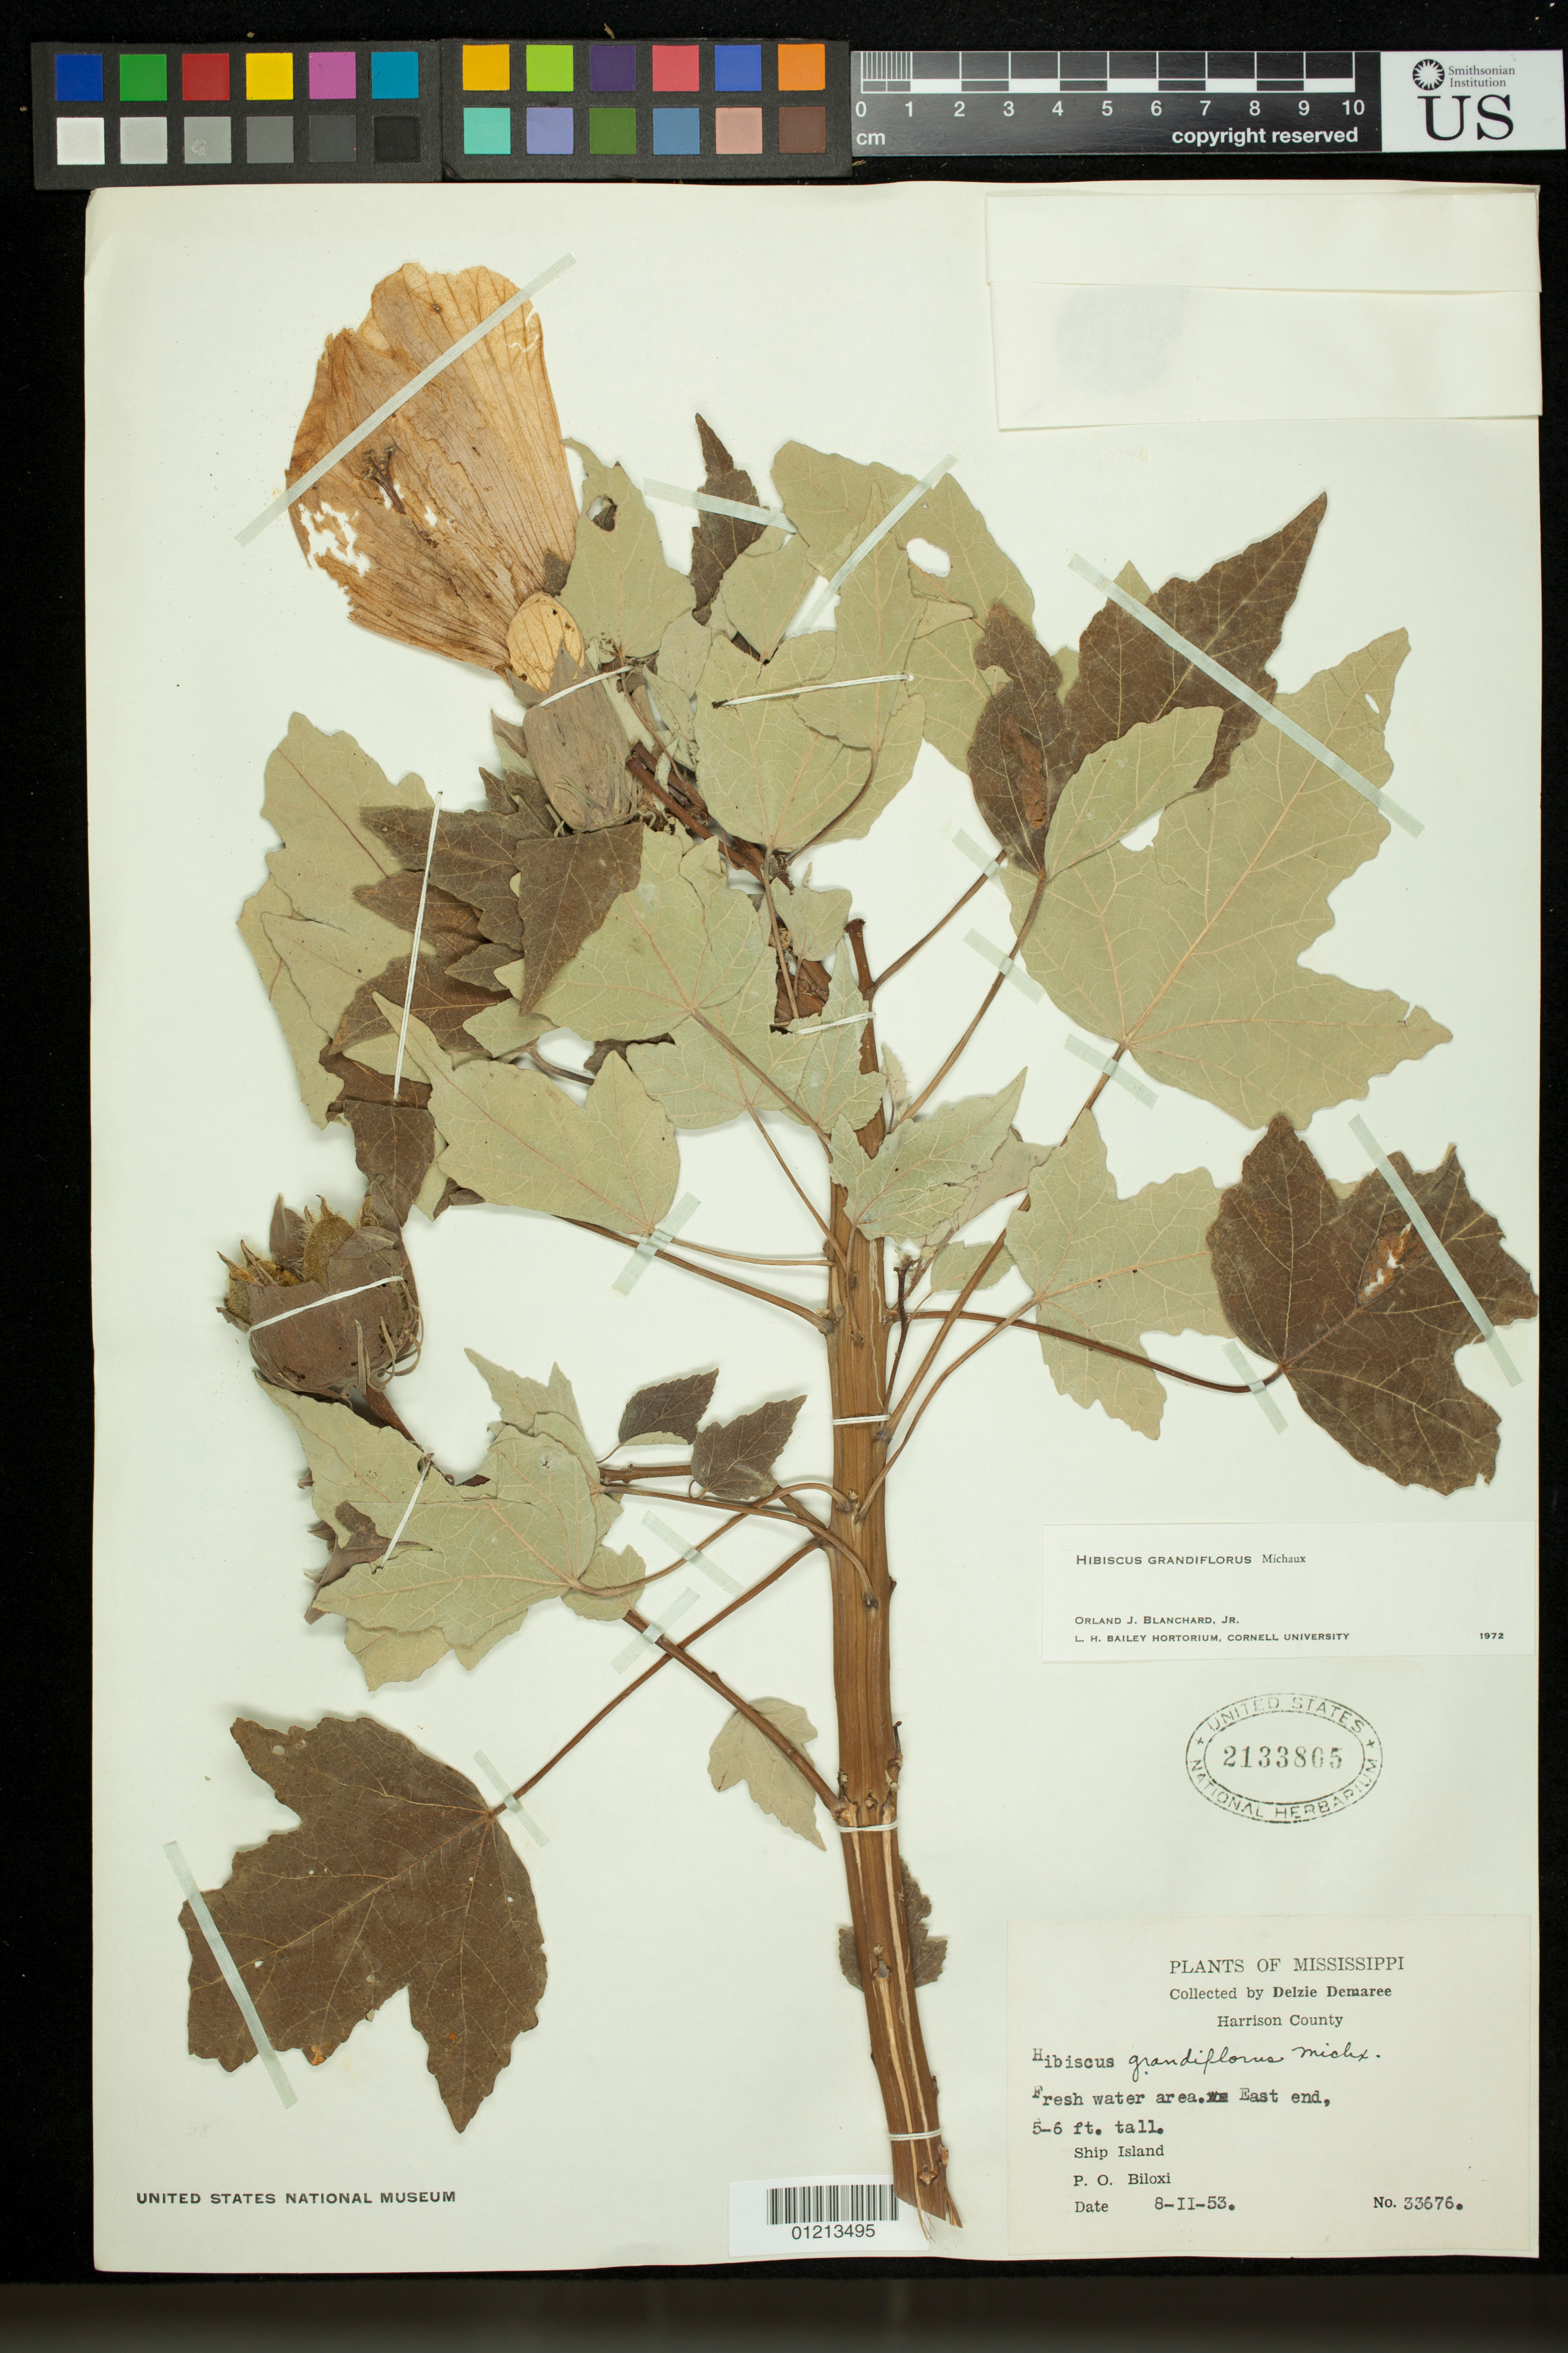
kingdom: Plantae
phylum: Tracheophyta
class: Magnoliopsida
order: Malvales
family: Malvaceae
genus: Hibiscus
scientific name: Hibiscus grandiflorus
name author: Michx.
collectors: D. Demaree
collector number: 33676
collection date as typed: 02 Aug 1953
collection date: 1953-08-02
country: United States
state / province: Mississippi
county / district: Harrison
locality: Harrison County: Ship Island, P.O. Biloxi. Fresh water area. East end.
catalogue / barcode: US 2133805